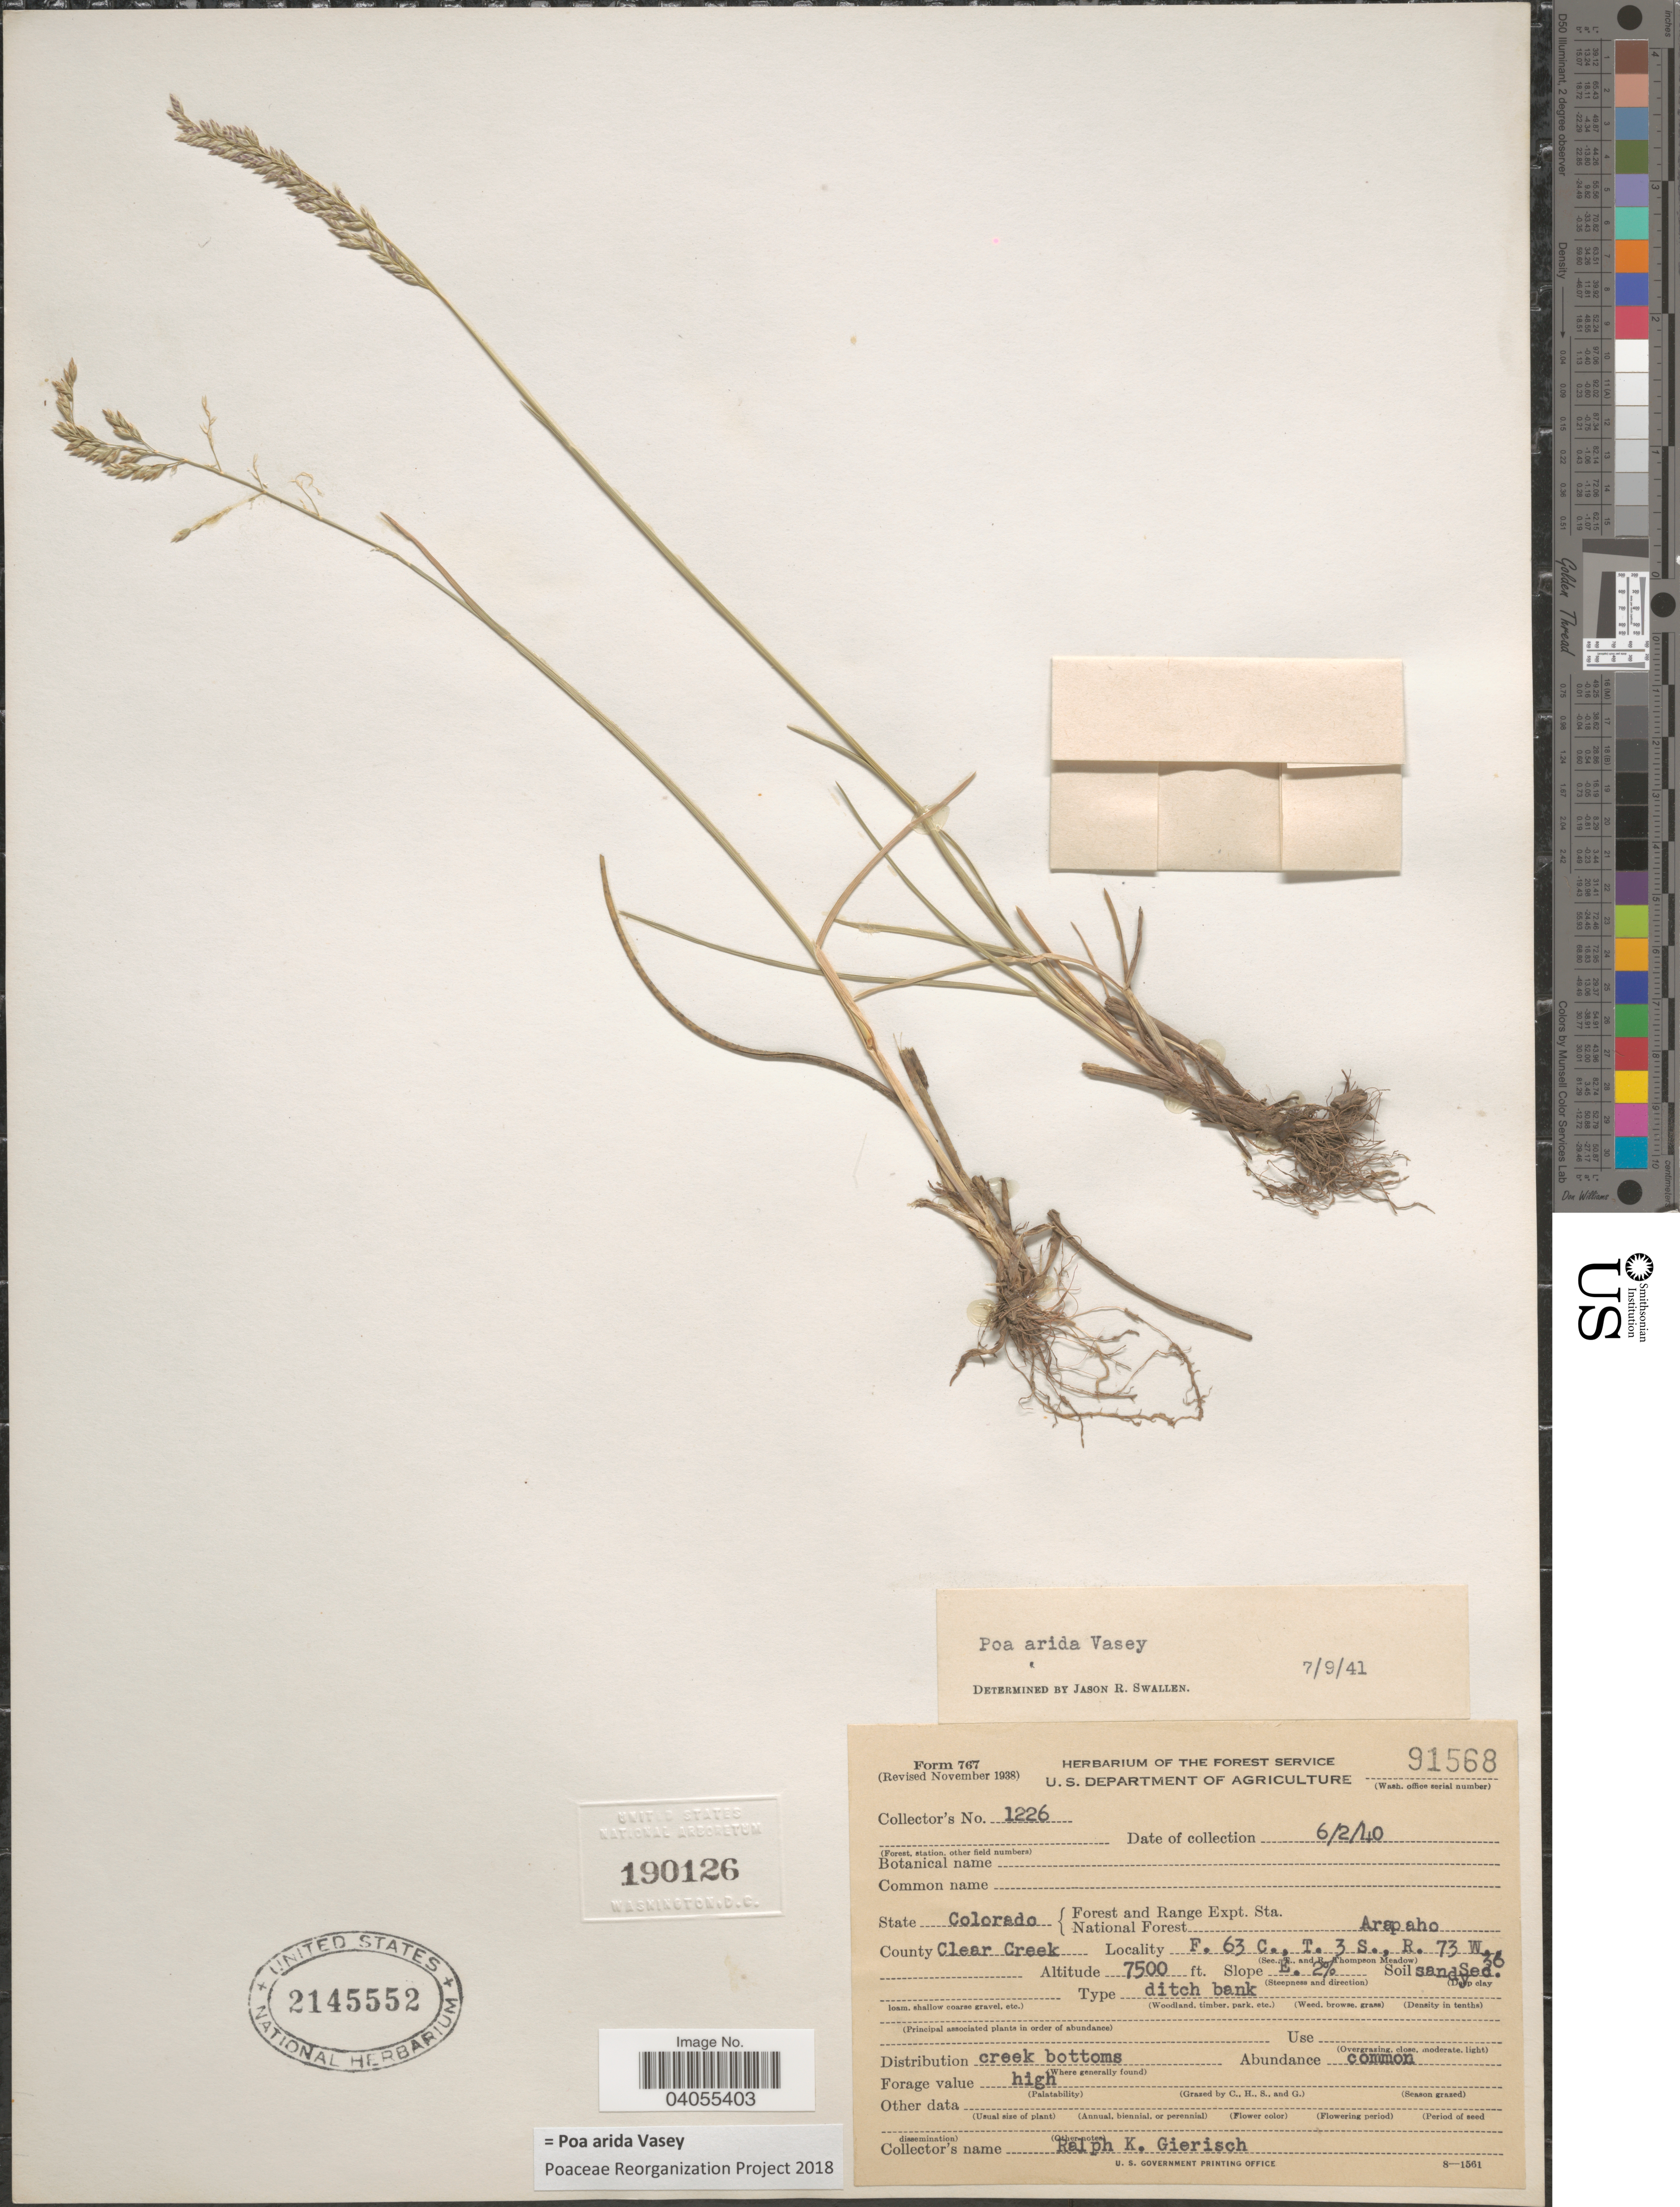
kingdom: Plantae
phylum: Tracheophyta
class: Liliopsida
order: Poales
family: Poaceae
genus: Poa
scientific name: Poa arida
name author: Vasey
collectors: R. Gierisch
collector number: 1226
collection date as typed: Transcribed d/m/y: 2/6/40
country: United States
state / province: Colorado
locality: Forest and Range Expt. Sta. National Forest Arapaho. County Clear Creek. F. 63 C., T. 3 S., R. 73 W., Sec. 36.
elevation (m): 2286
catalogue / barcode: US 2145552